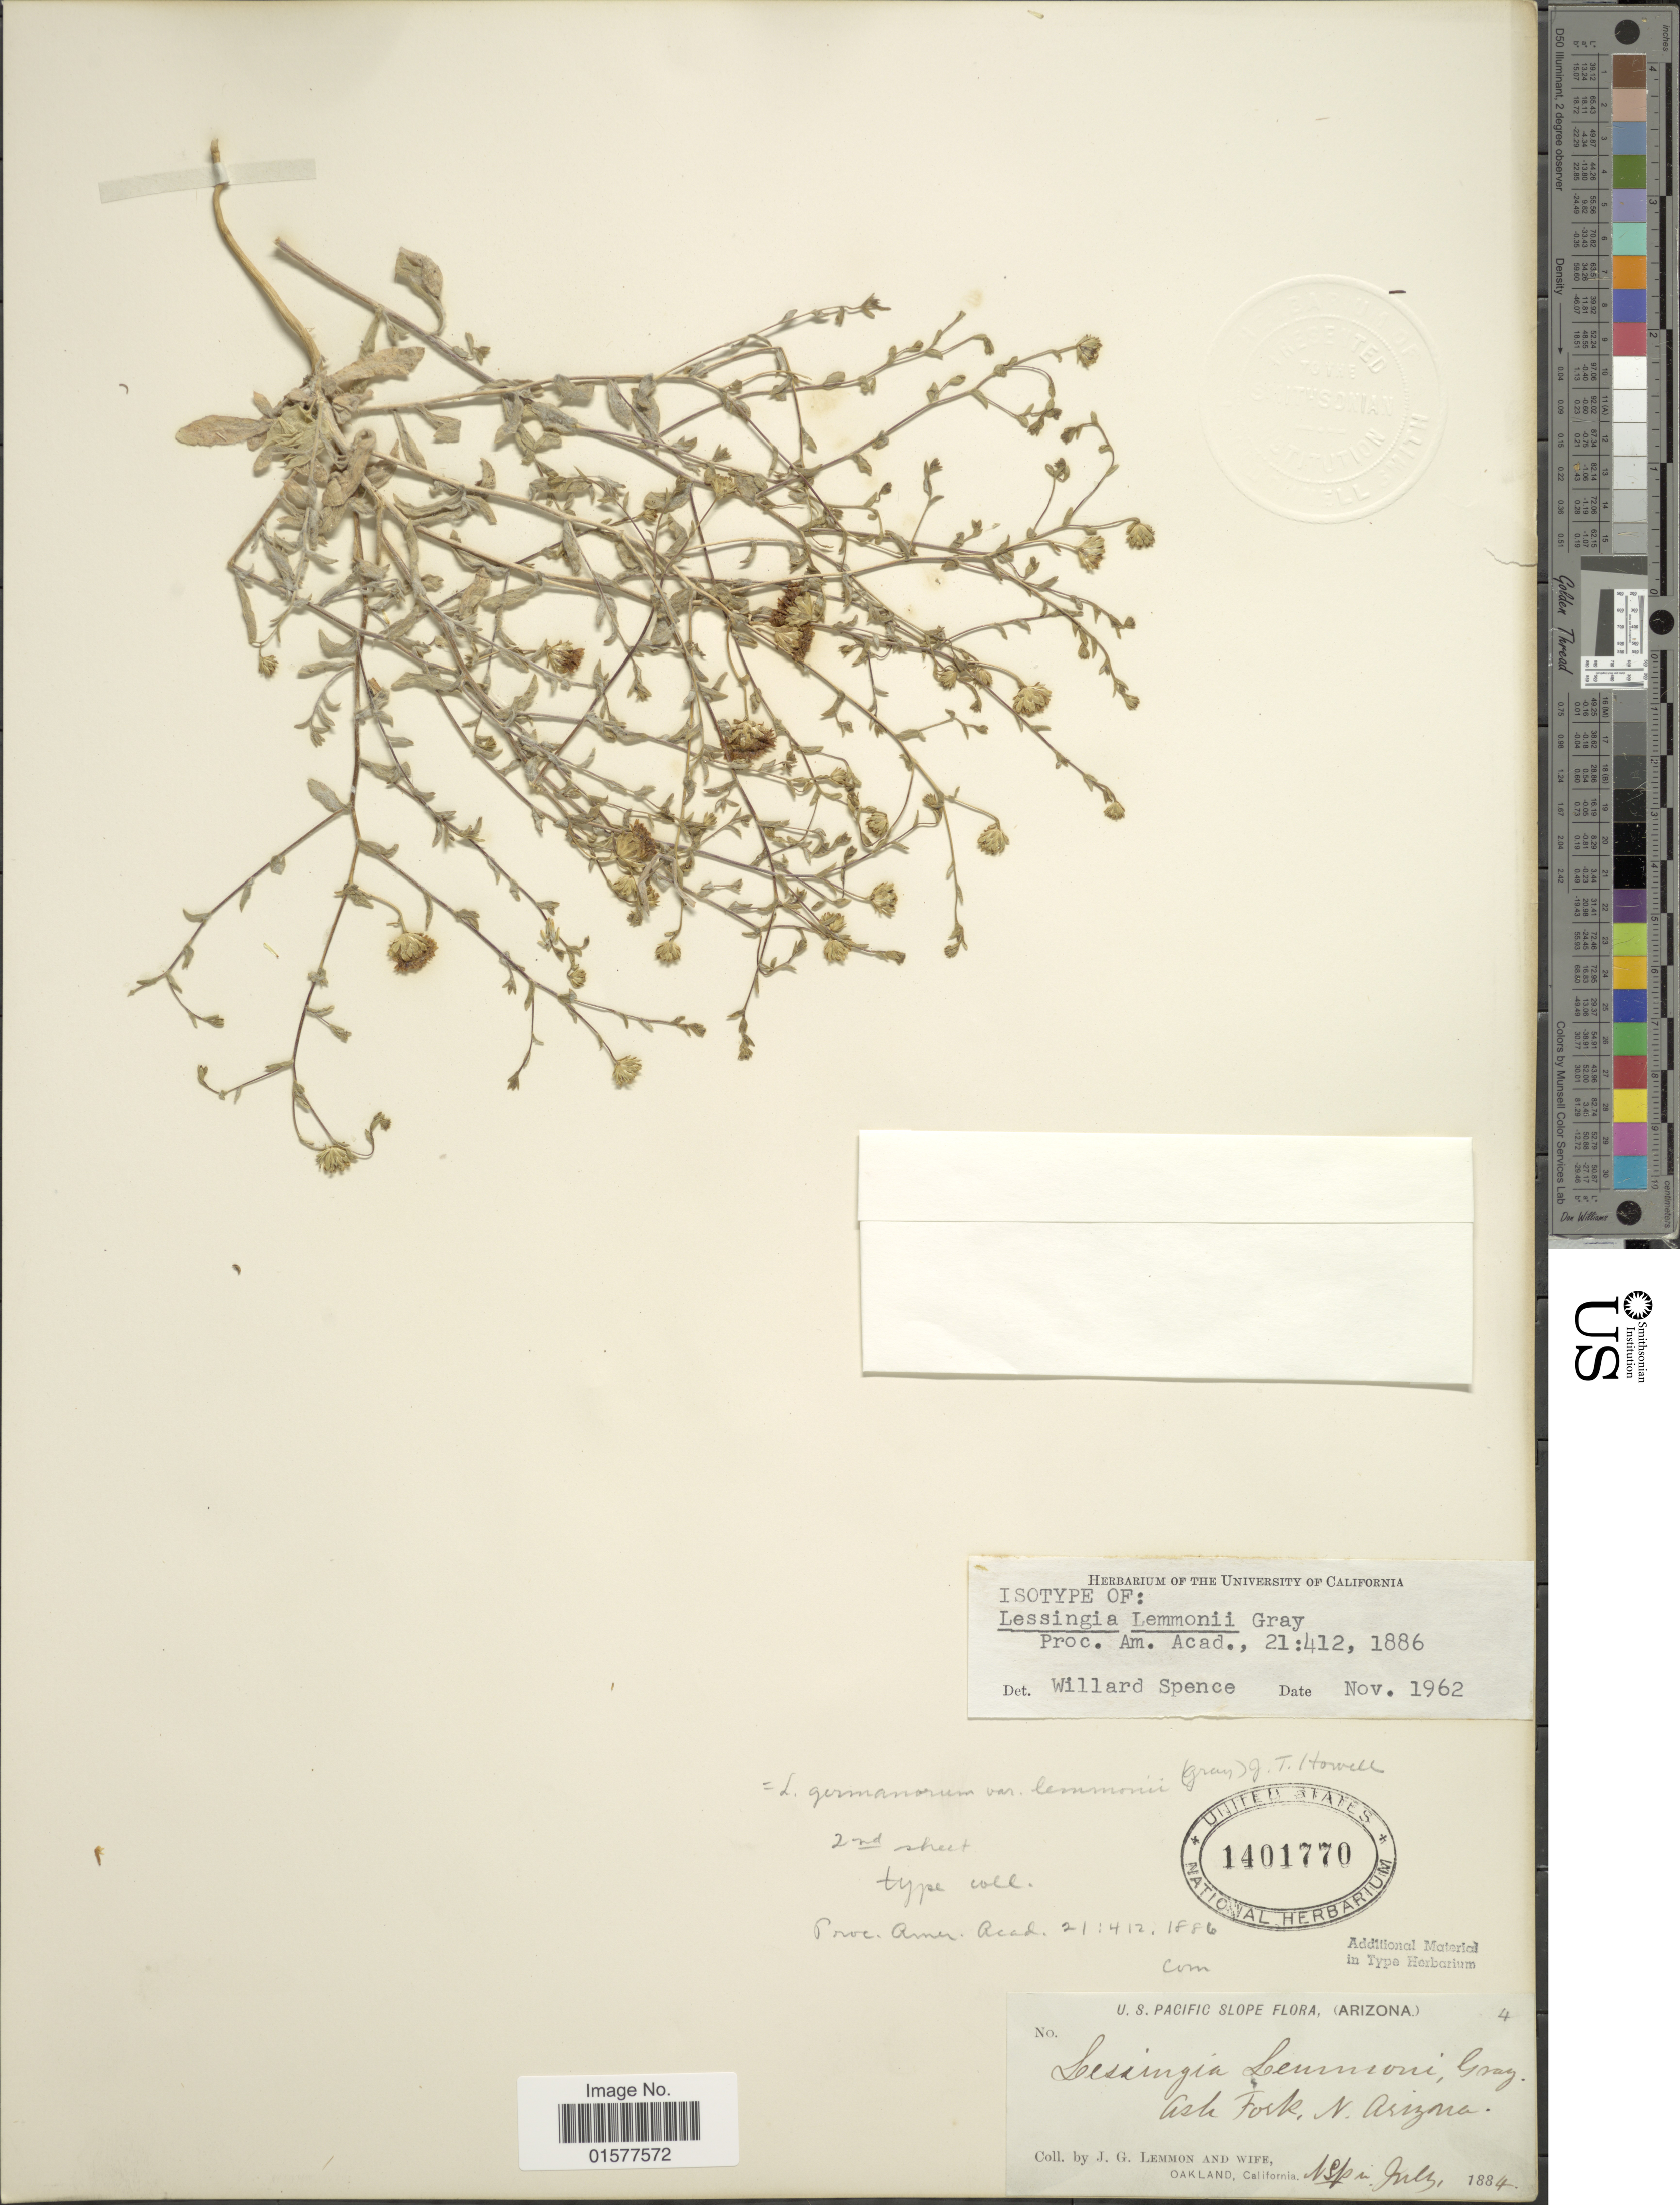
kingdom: Plantae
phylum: Tracheophyta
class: Magnoliopsida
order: Asterales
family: Asteraceae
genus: Lessingia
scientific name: Lessingia lemmonii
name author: A. Gray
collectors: J. Lemmon & Mrs. J. G. Lemmon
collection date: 1884-07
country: United States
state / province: Arizona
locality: U. S. Pacific Slope, Ash Fork, N. Arizona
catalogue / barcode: US 1401770